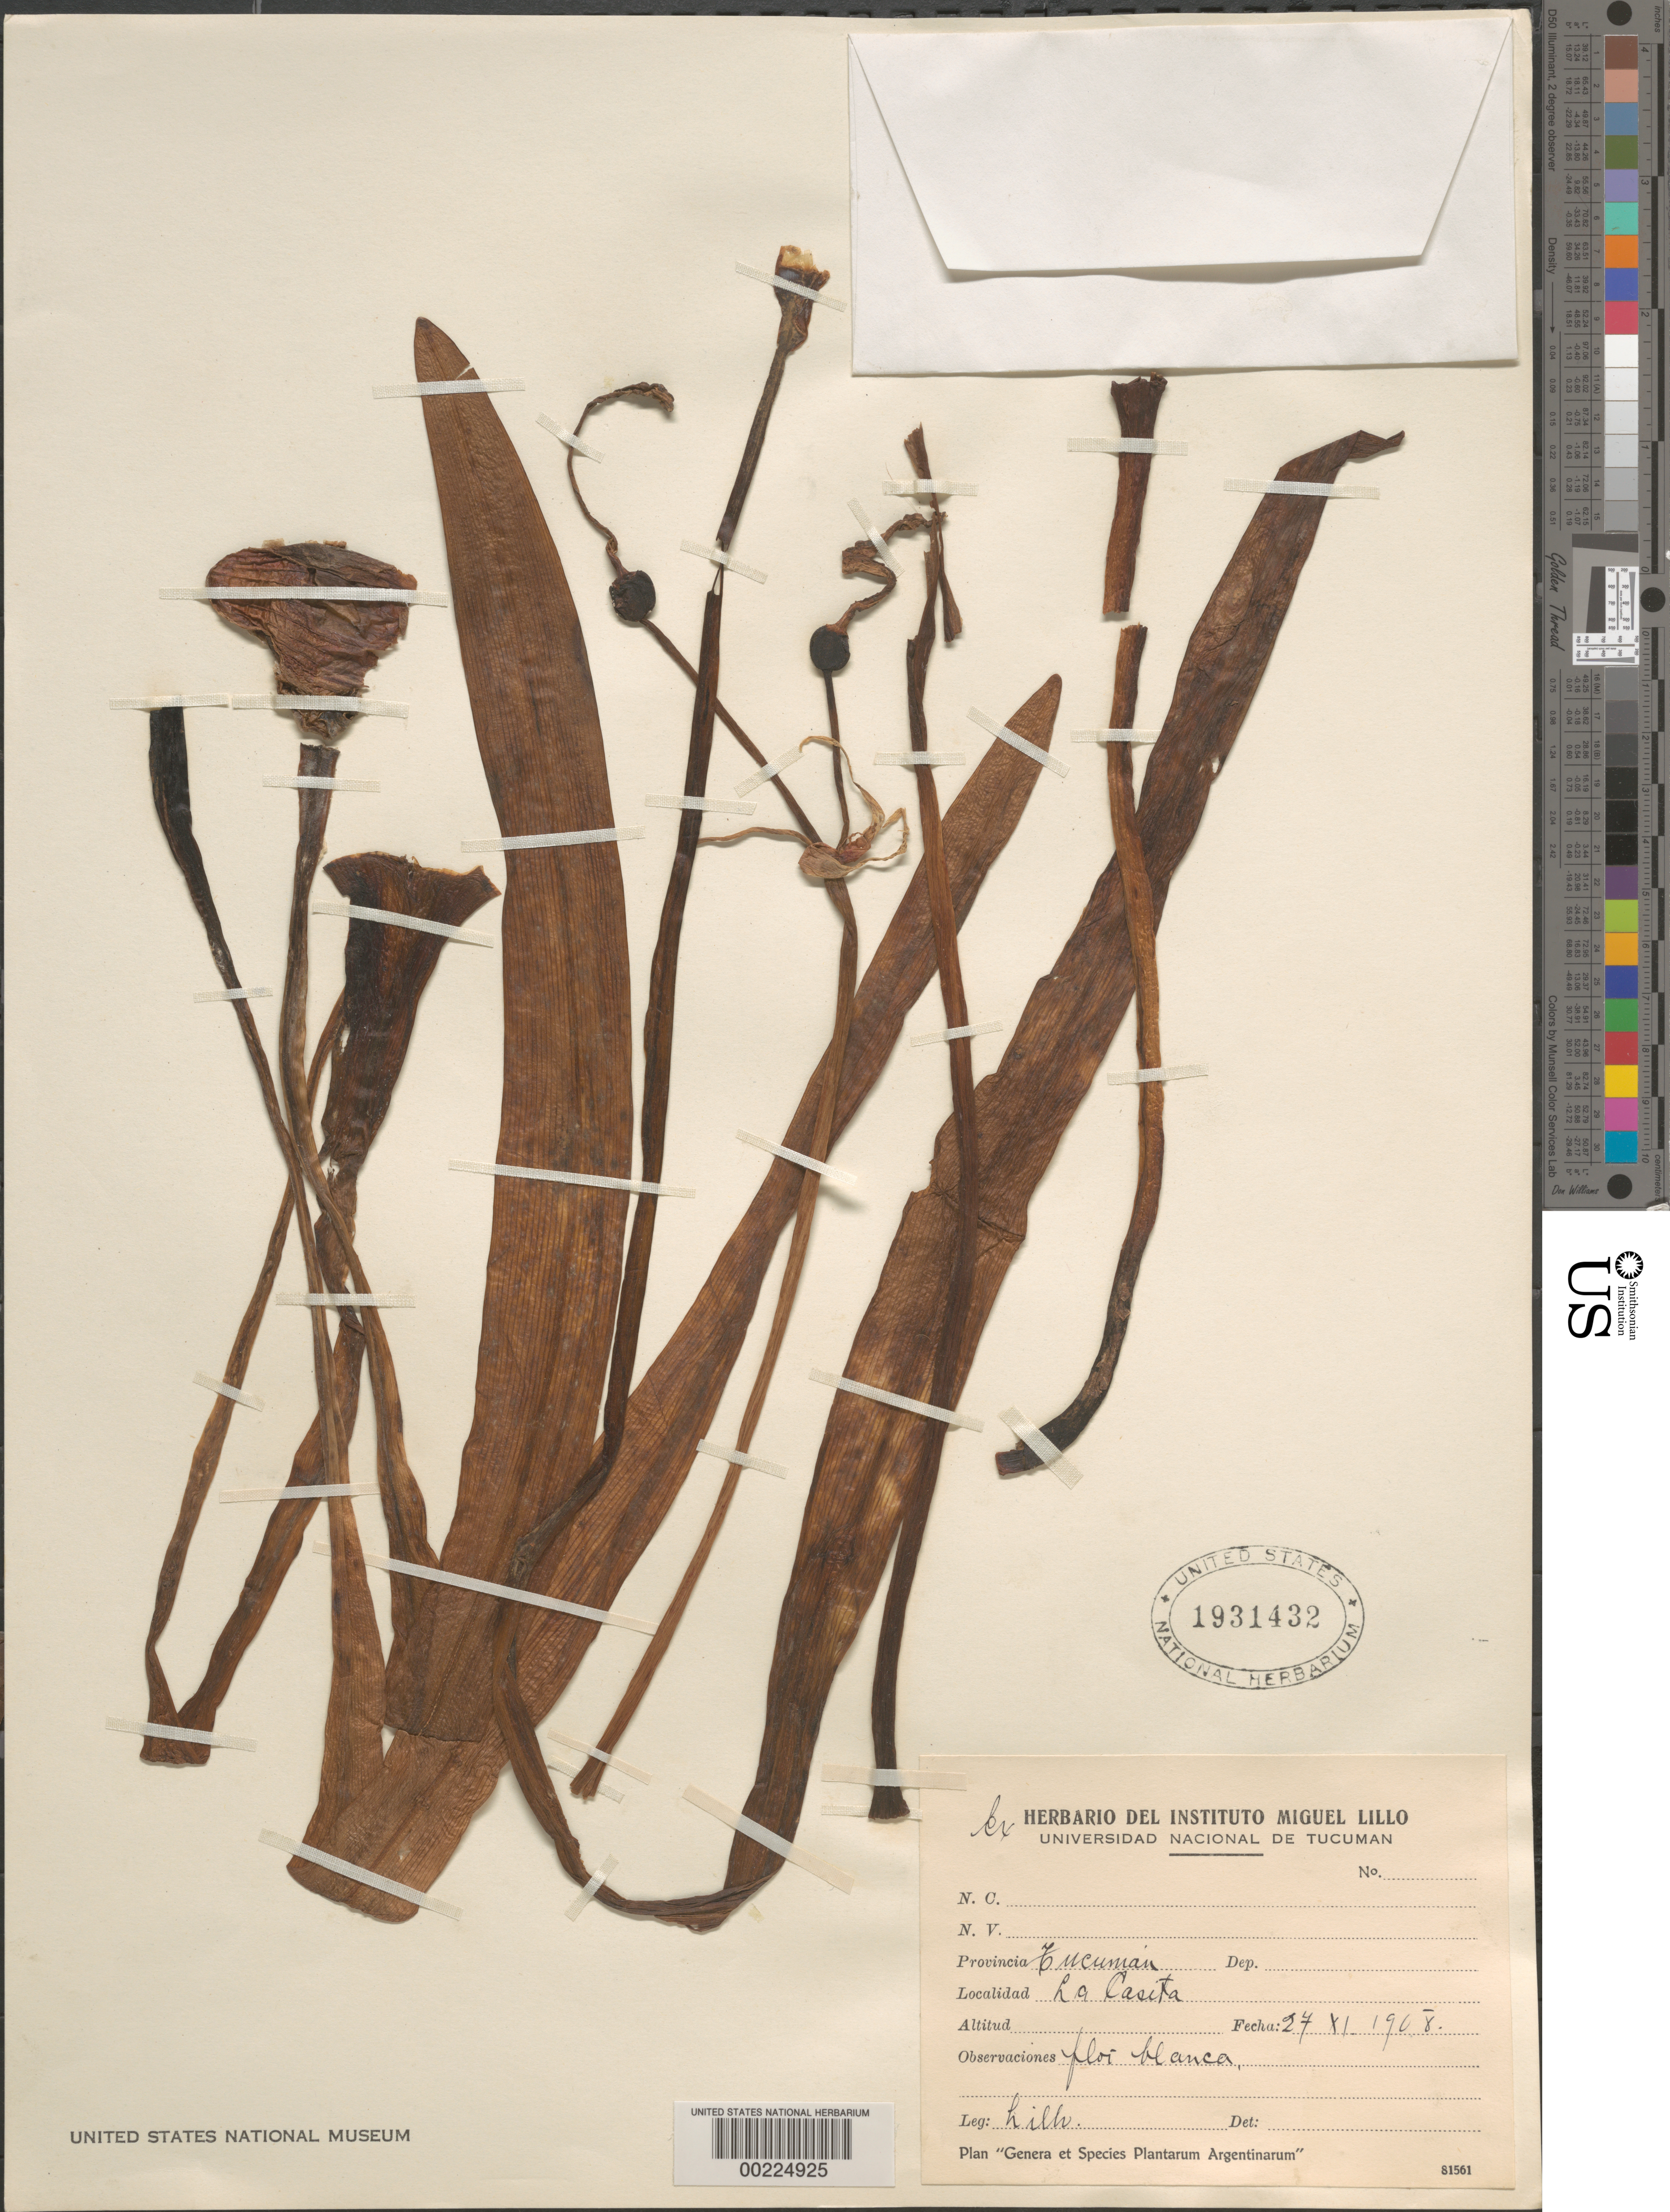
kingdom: Plantae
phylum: Tracheophyta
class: Liliopsida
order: Asparagales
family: Amaryllidaceae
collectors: M. Lillo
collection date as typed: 27 Nov 1908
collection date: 1908-11-27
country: Argentina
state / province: Tucumán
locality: La Casita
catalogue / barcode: US 1931432